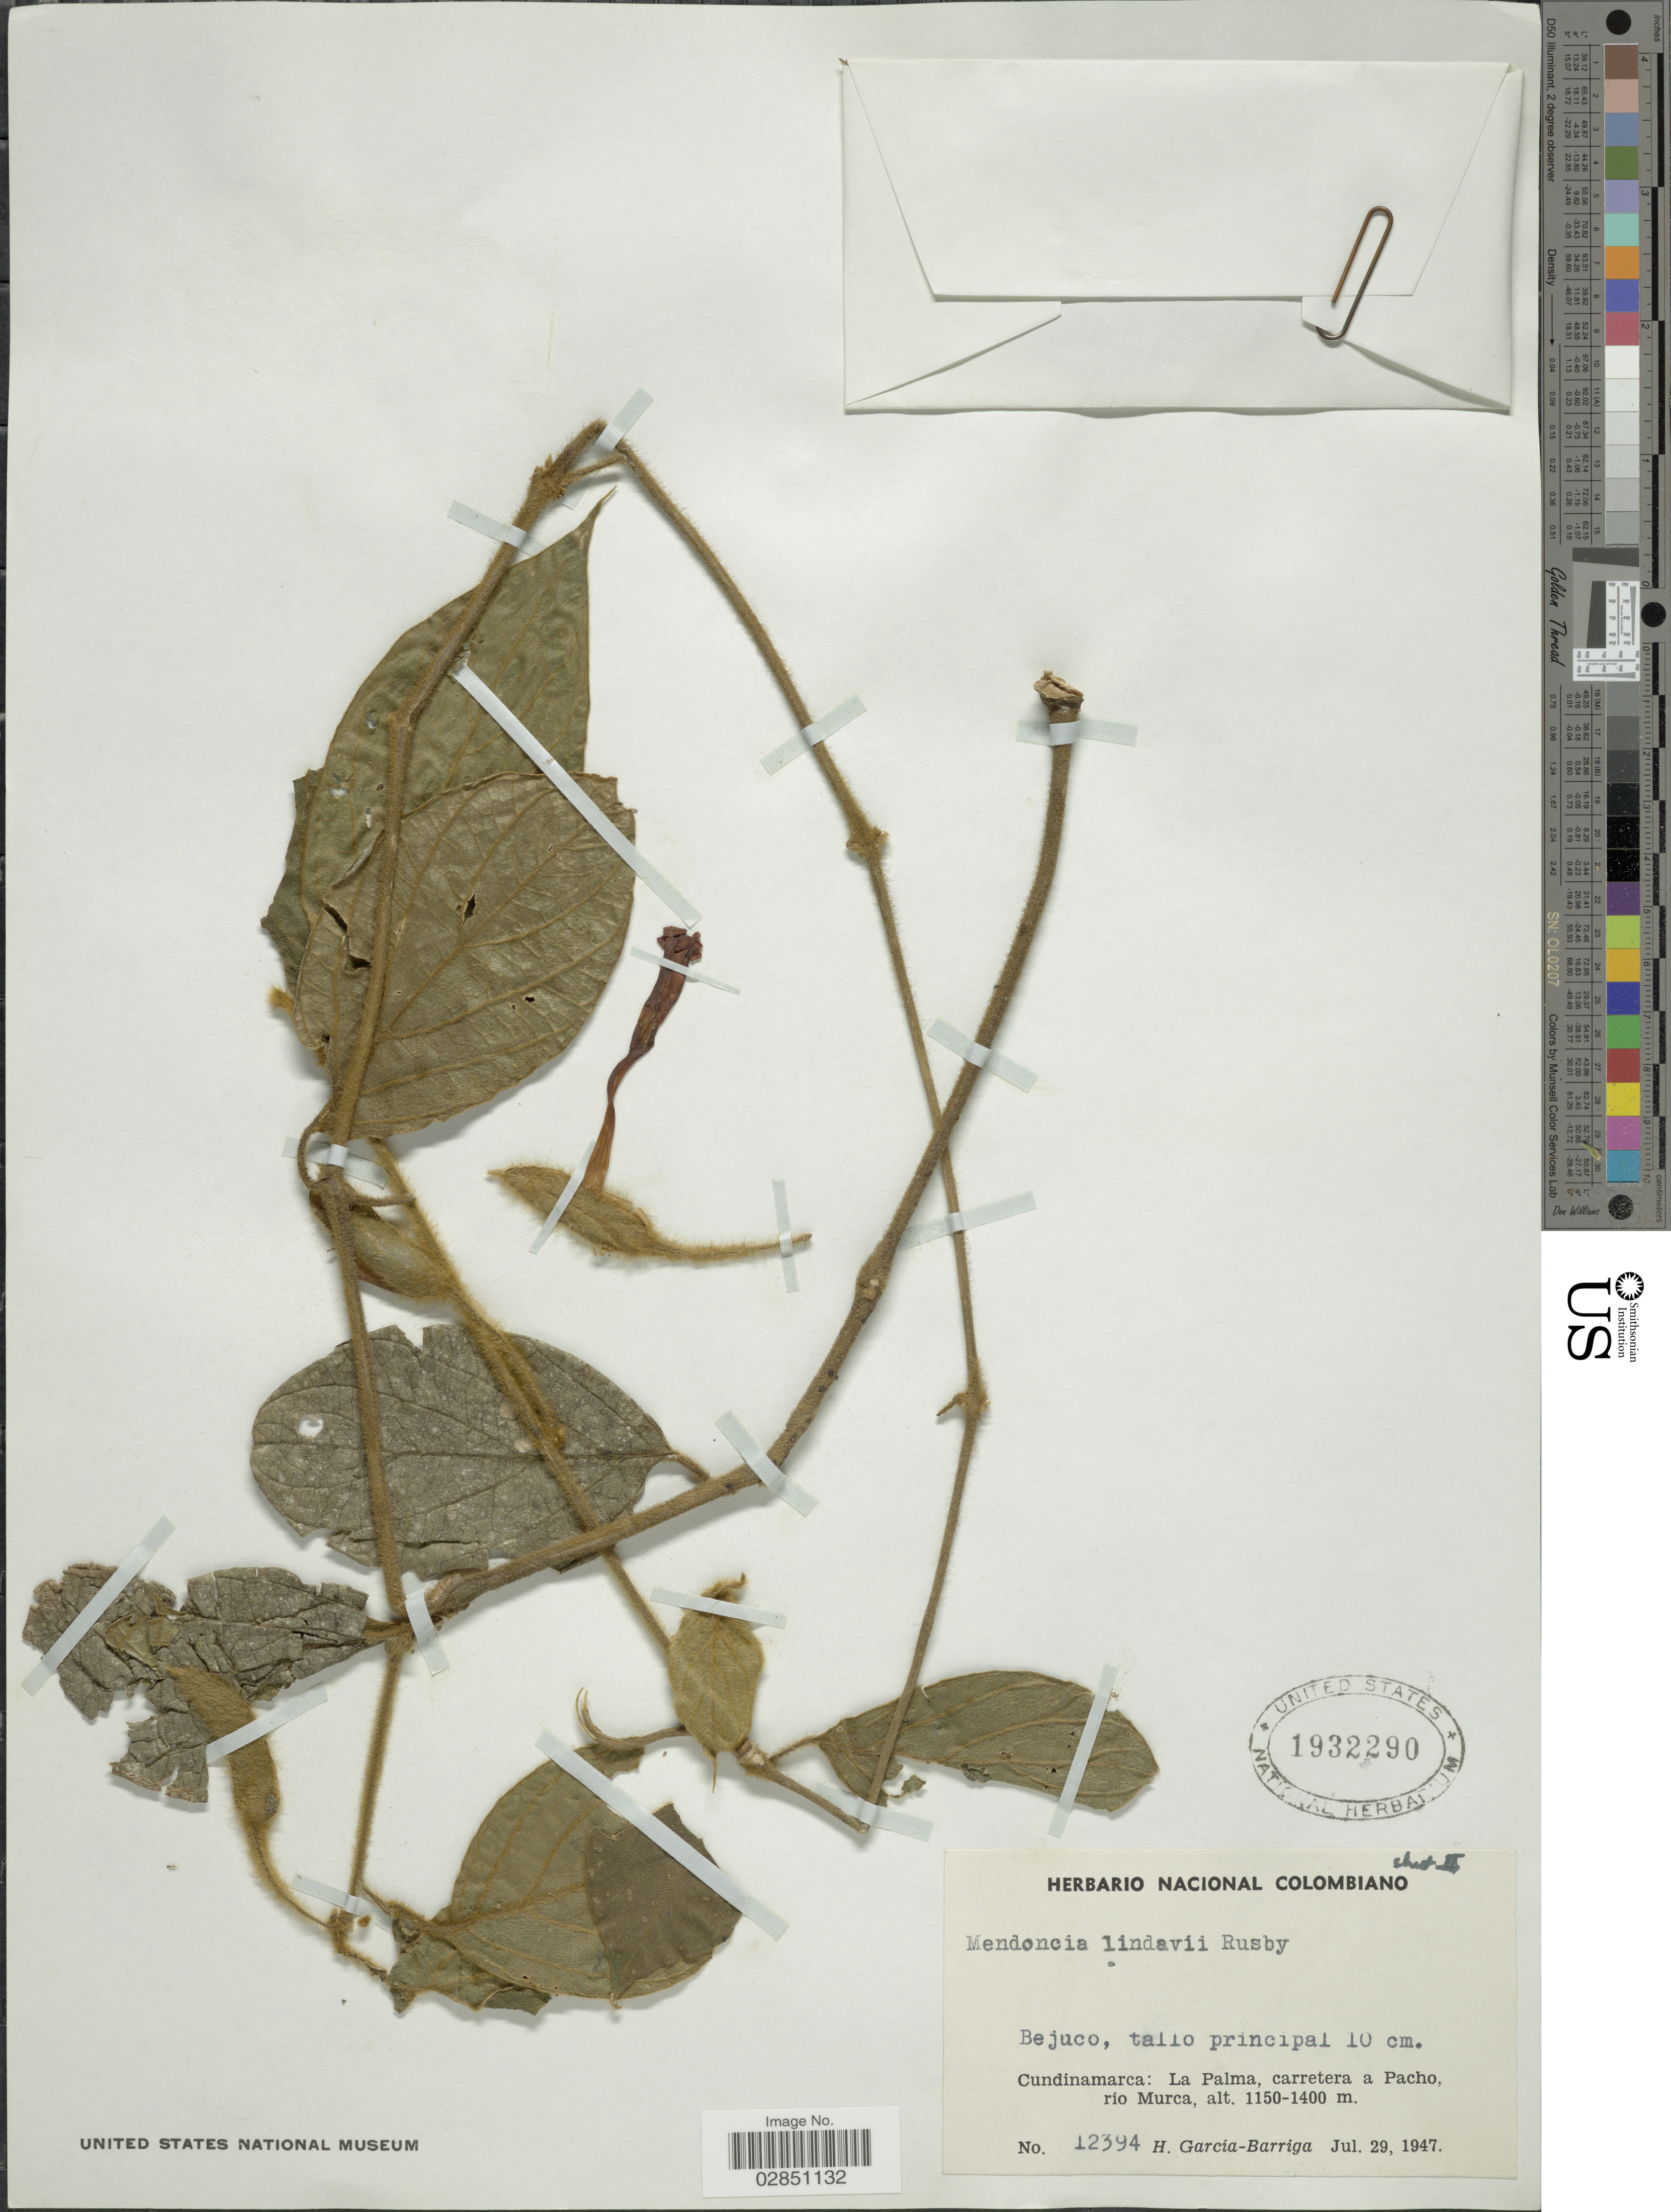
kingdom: Plantae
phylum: Tracheophyta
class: Magnoliopsida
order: Lamiales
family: Acanthaceae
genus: Mendoncia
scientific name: Mendoncia lindavii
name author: Rusby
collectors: H. García Barriga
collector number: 12394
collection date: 1947-07-29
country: Colombia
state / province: Cundinamarca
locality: La Palma, carretera a Pacho, río Murca.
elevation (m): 1150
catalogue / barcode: US 1932290